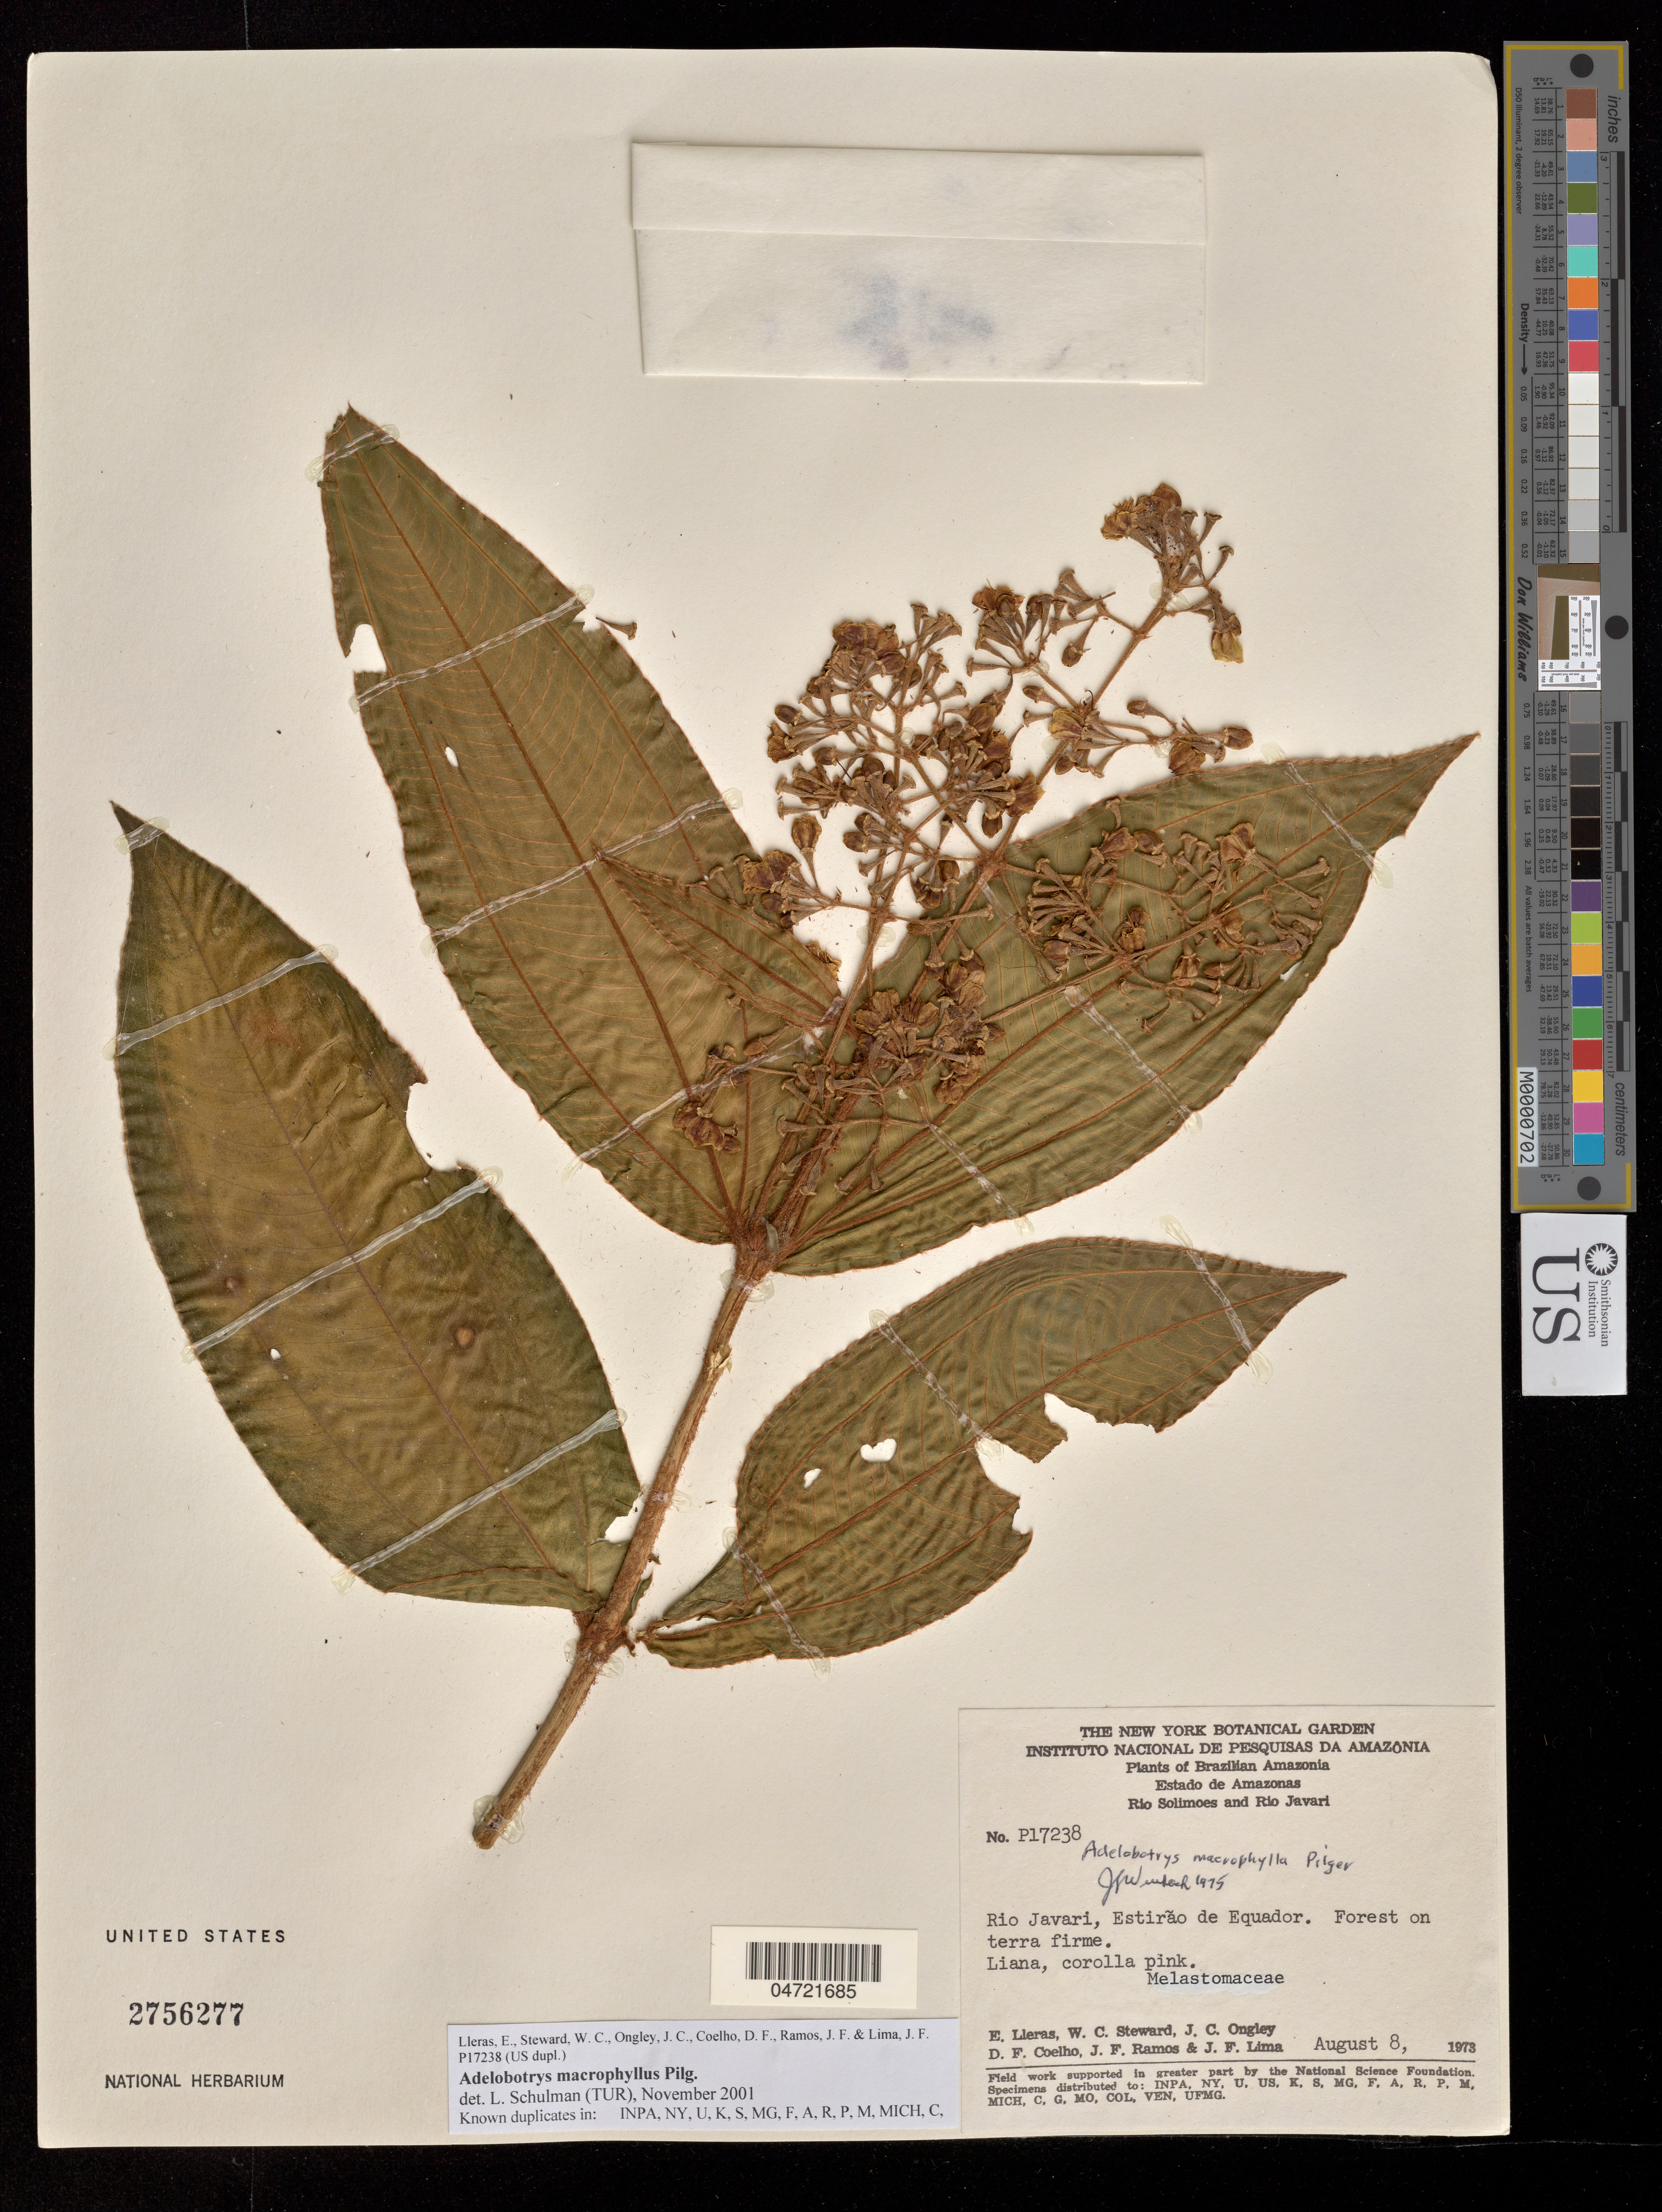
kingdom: Plantae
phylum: Tracheophyta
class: Magnoliopsida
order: Myrtales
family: Melastomataceae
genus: Adelobotrys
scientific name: Adelobotrys macrophyllus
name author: Pilg.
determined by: Schulman, Leif, (TUR), University of Turku (FINLAND)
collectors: E. Lleras, W. C. Steward, J. F. Lima, J. C. Ongley & D. F. Coêlho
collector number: P17238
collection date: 1973-08-08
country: Brazil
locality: Rio Solimões and Rio Javari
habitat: Forest on terra firme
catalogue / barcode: US 2756277